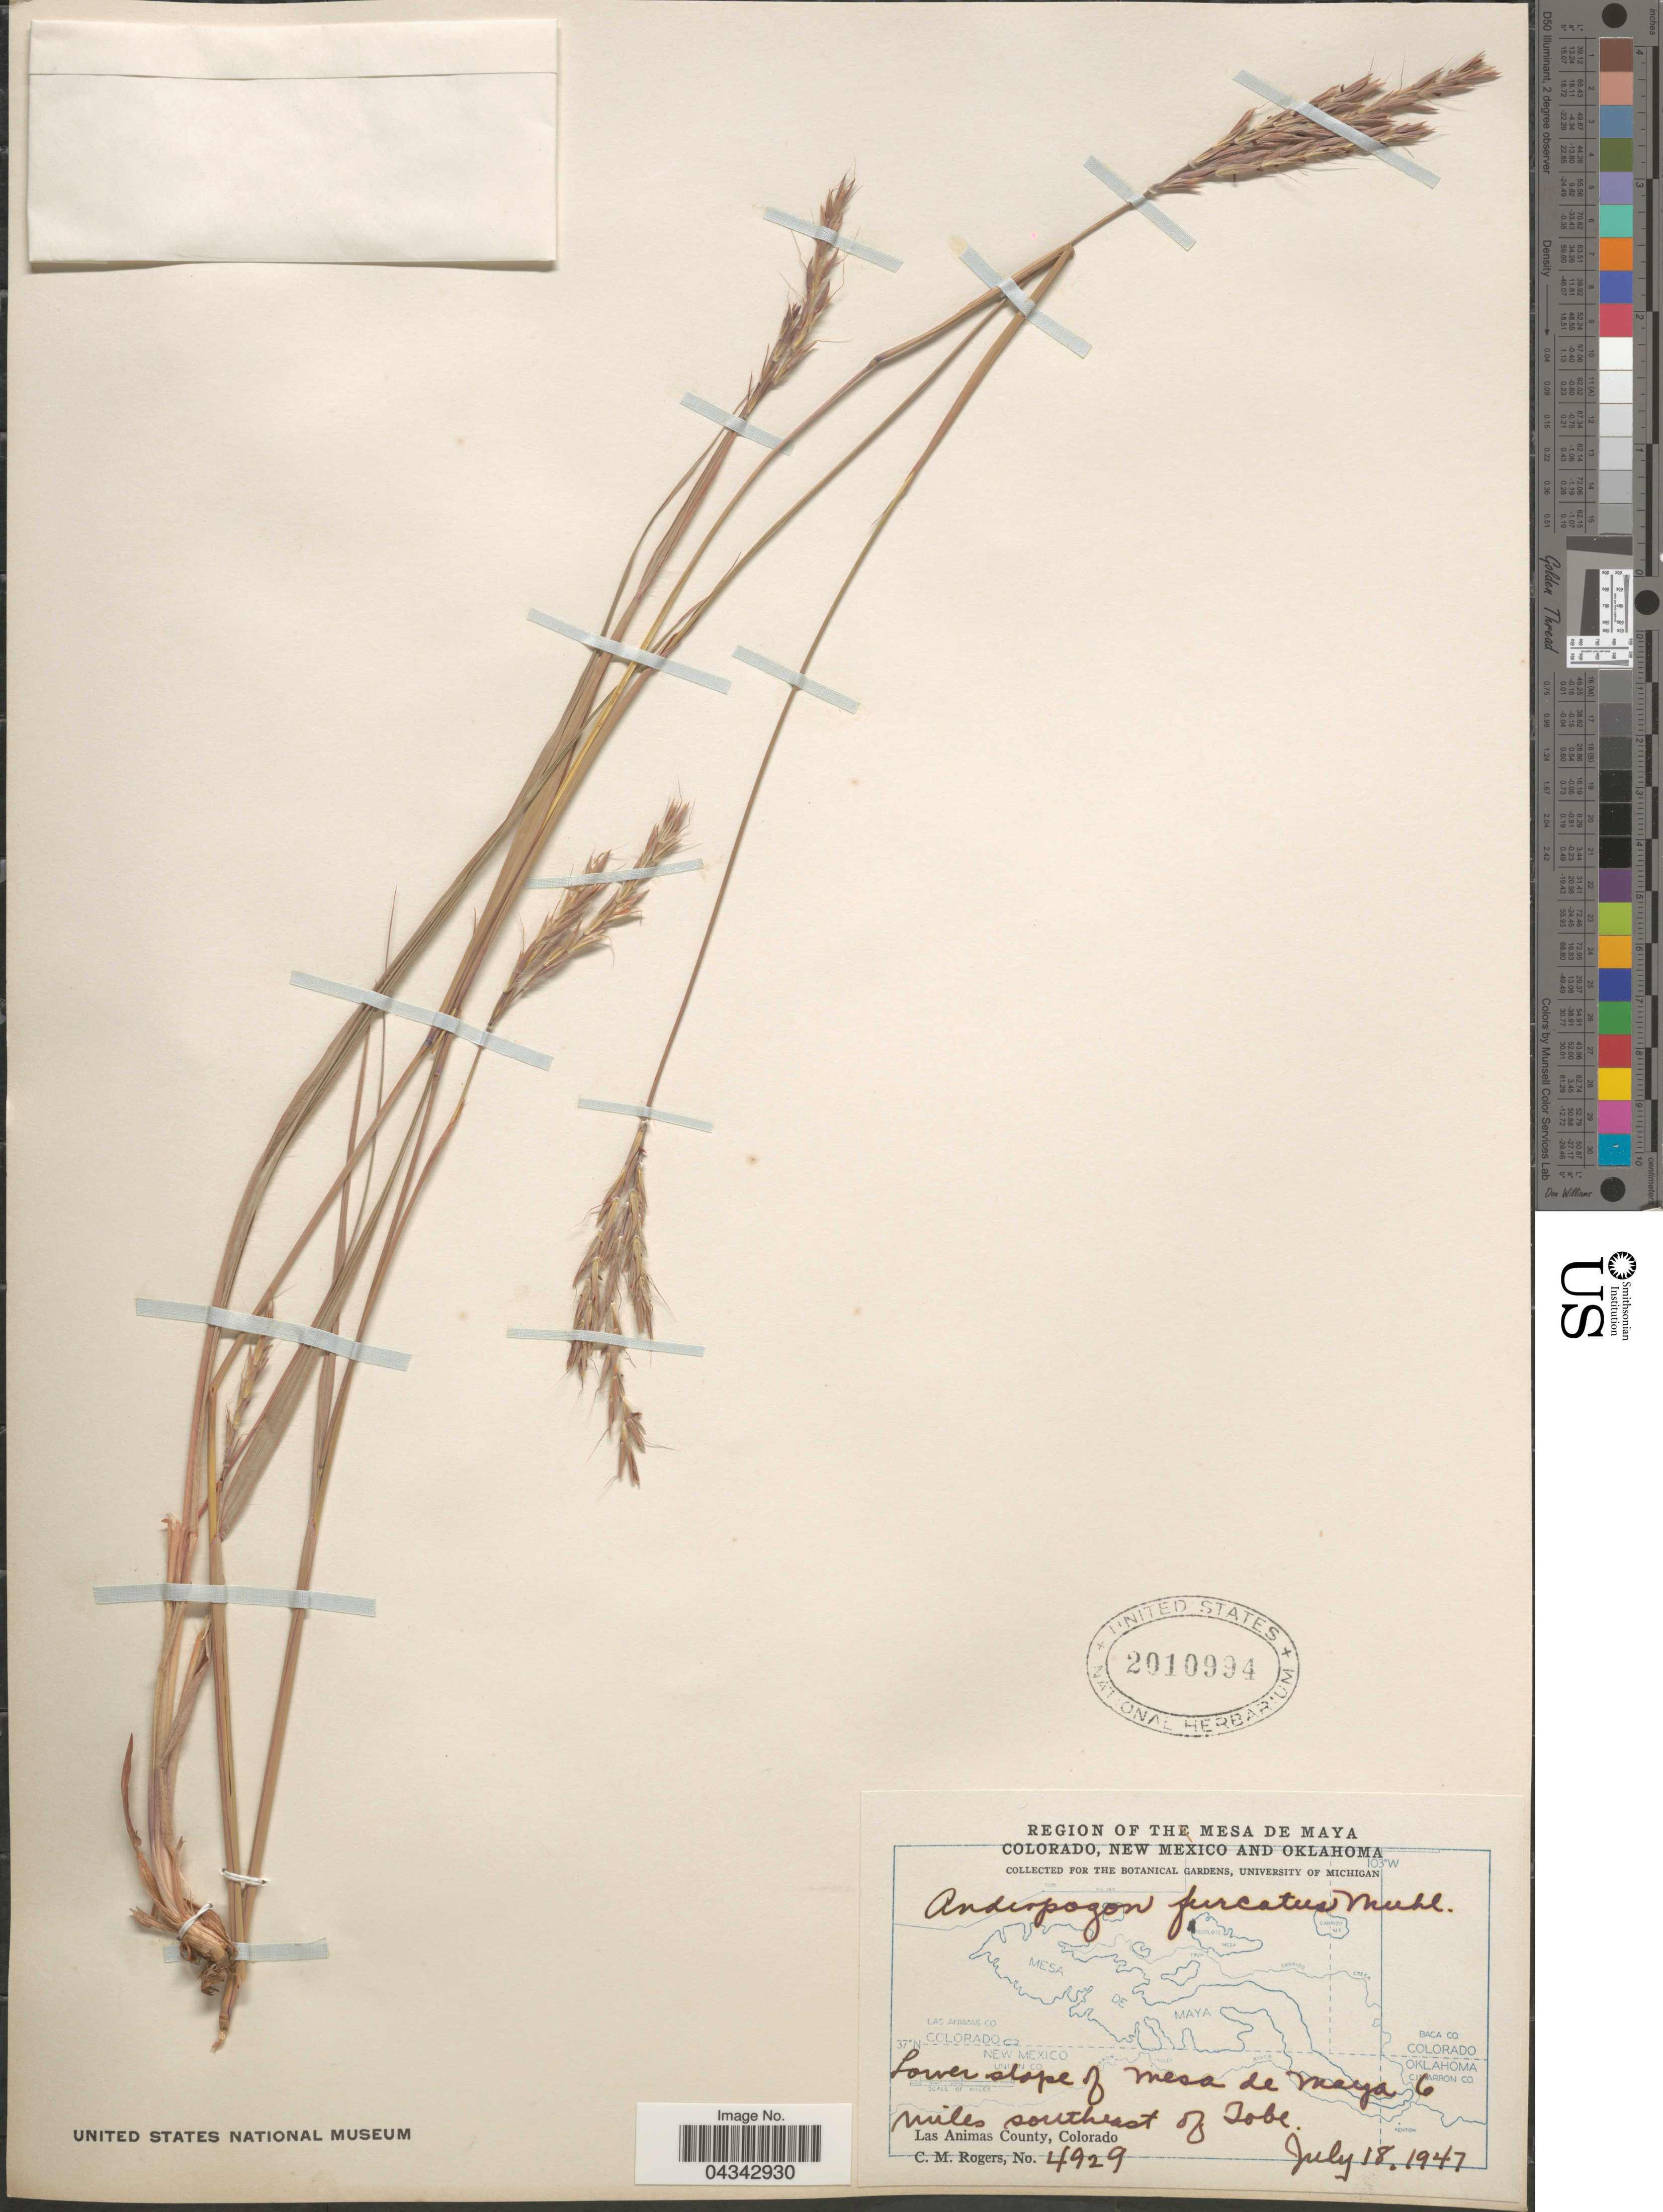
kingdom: Plantae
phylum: Tracheophyta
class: Liliopsida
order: Poales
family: Poaceae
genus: Andropogon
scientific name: Andropogon gerardii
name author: Vitman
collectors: C. M. Rogers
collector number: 4929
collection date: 1947-07-18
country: United States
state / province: Colorado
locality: Region of the Mesa de Maya. Lower slope of Mesa de Maya 6 miles southeast of Tobe. Las Animas County.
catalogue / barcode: US 2010994